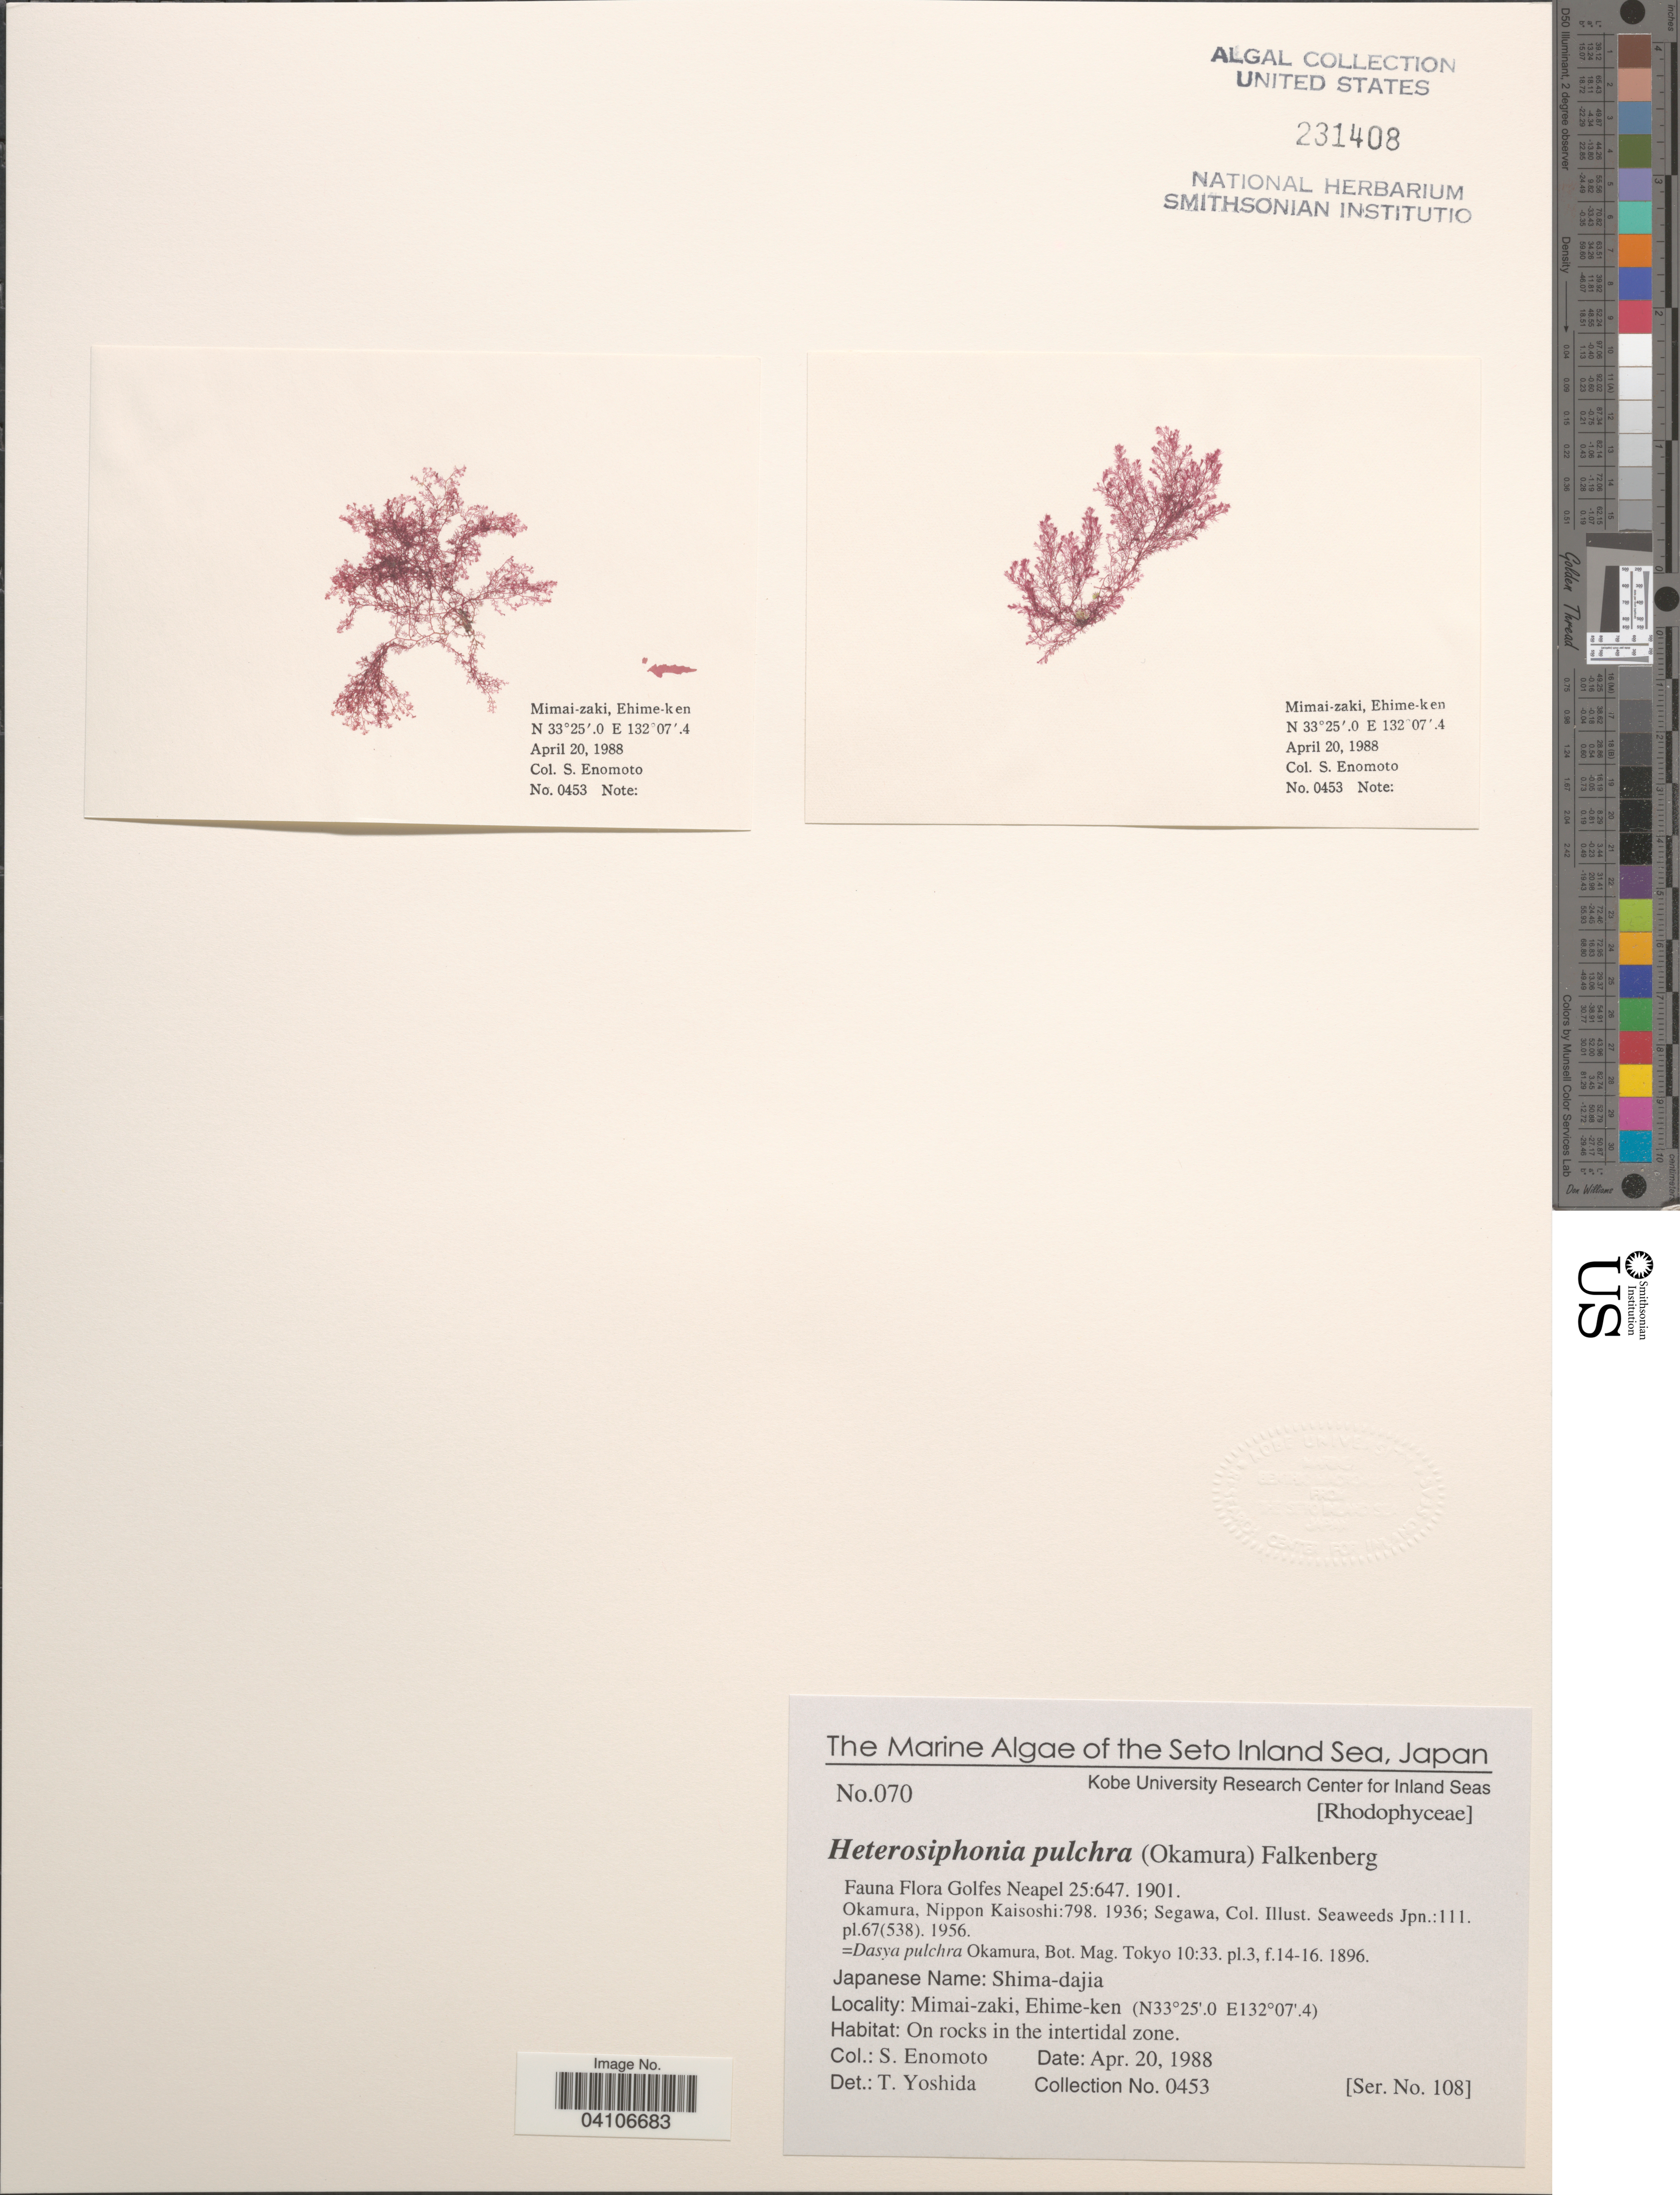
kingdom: Plantae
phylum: Rhodophyta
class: Florideophyceae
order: Ceramiales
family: Dasyaceae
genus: Heterosiphonia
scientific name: Heterosiphonia pulchra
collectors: S. Enomoto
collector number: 0453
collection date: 1988-04-20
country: Japan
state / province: Ehime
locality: The Seto Inland Sea. Mimai-zaki, Ehime-ken.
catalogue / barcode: US 231408